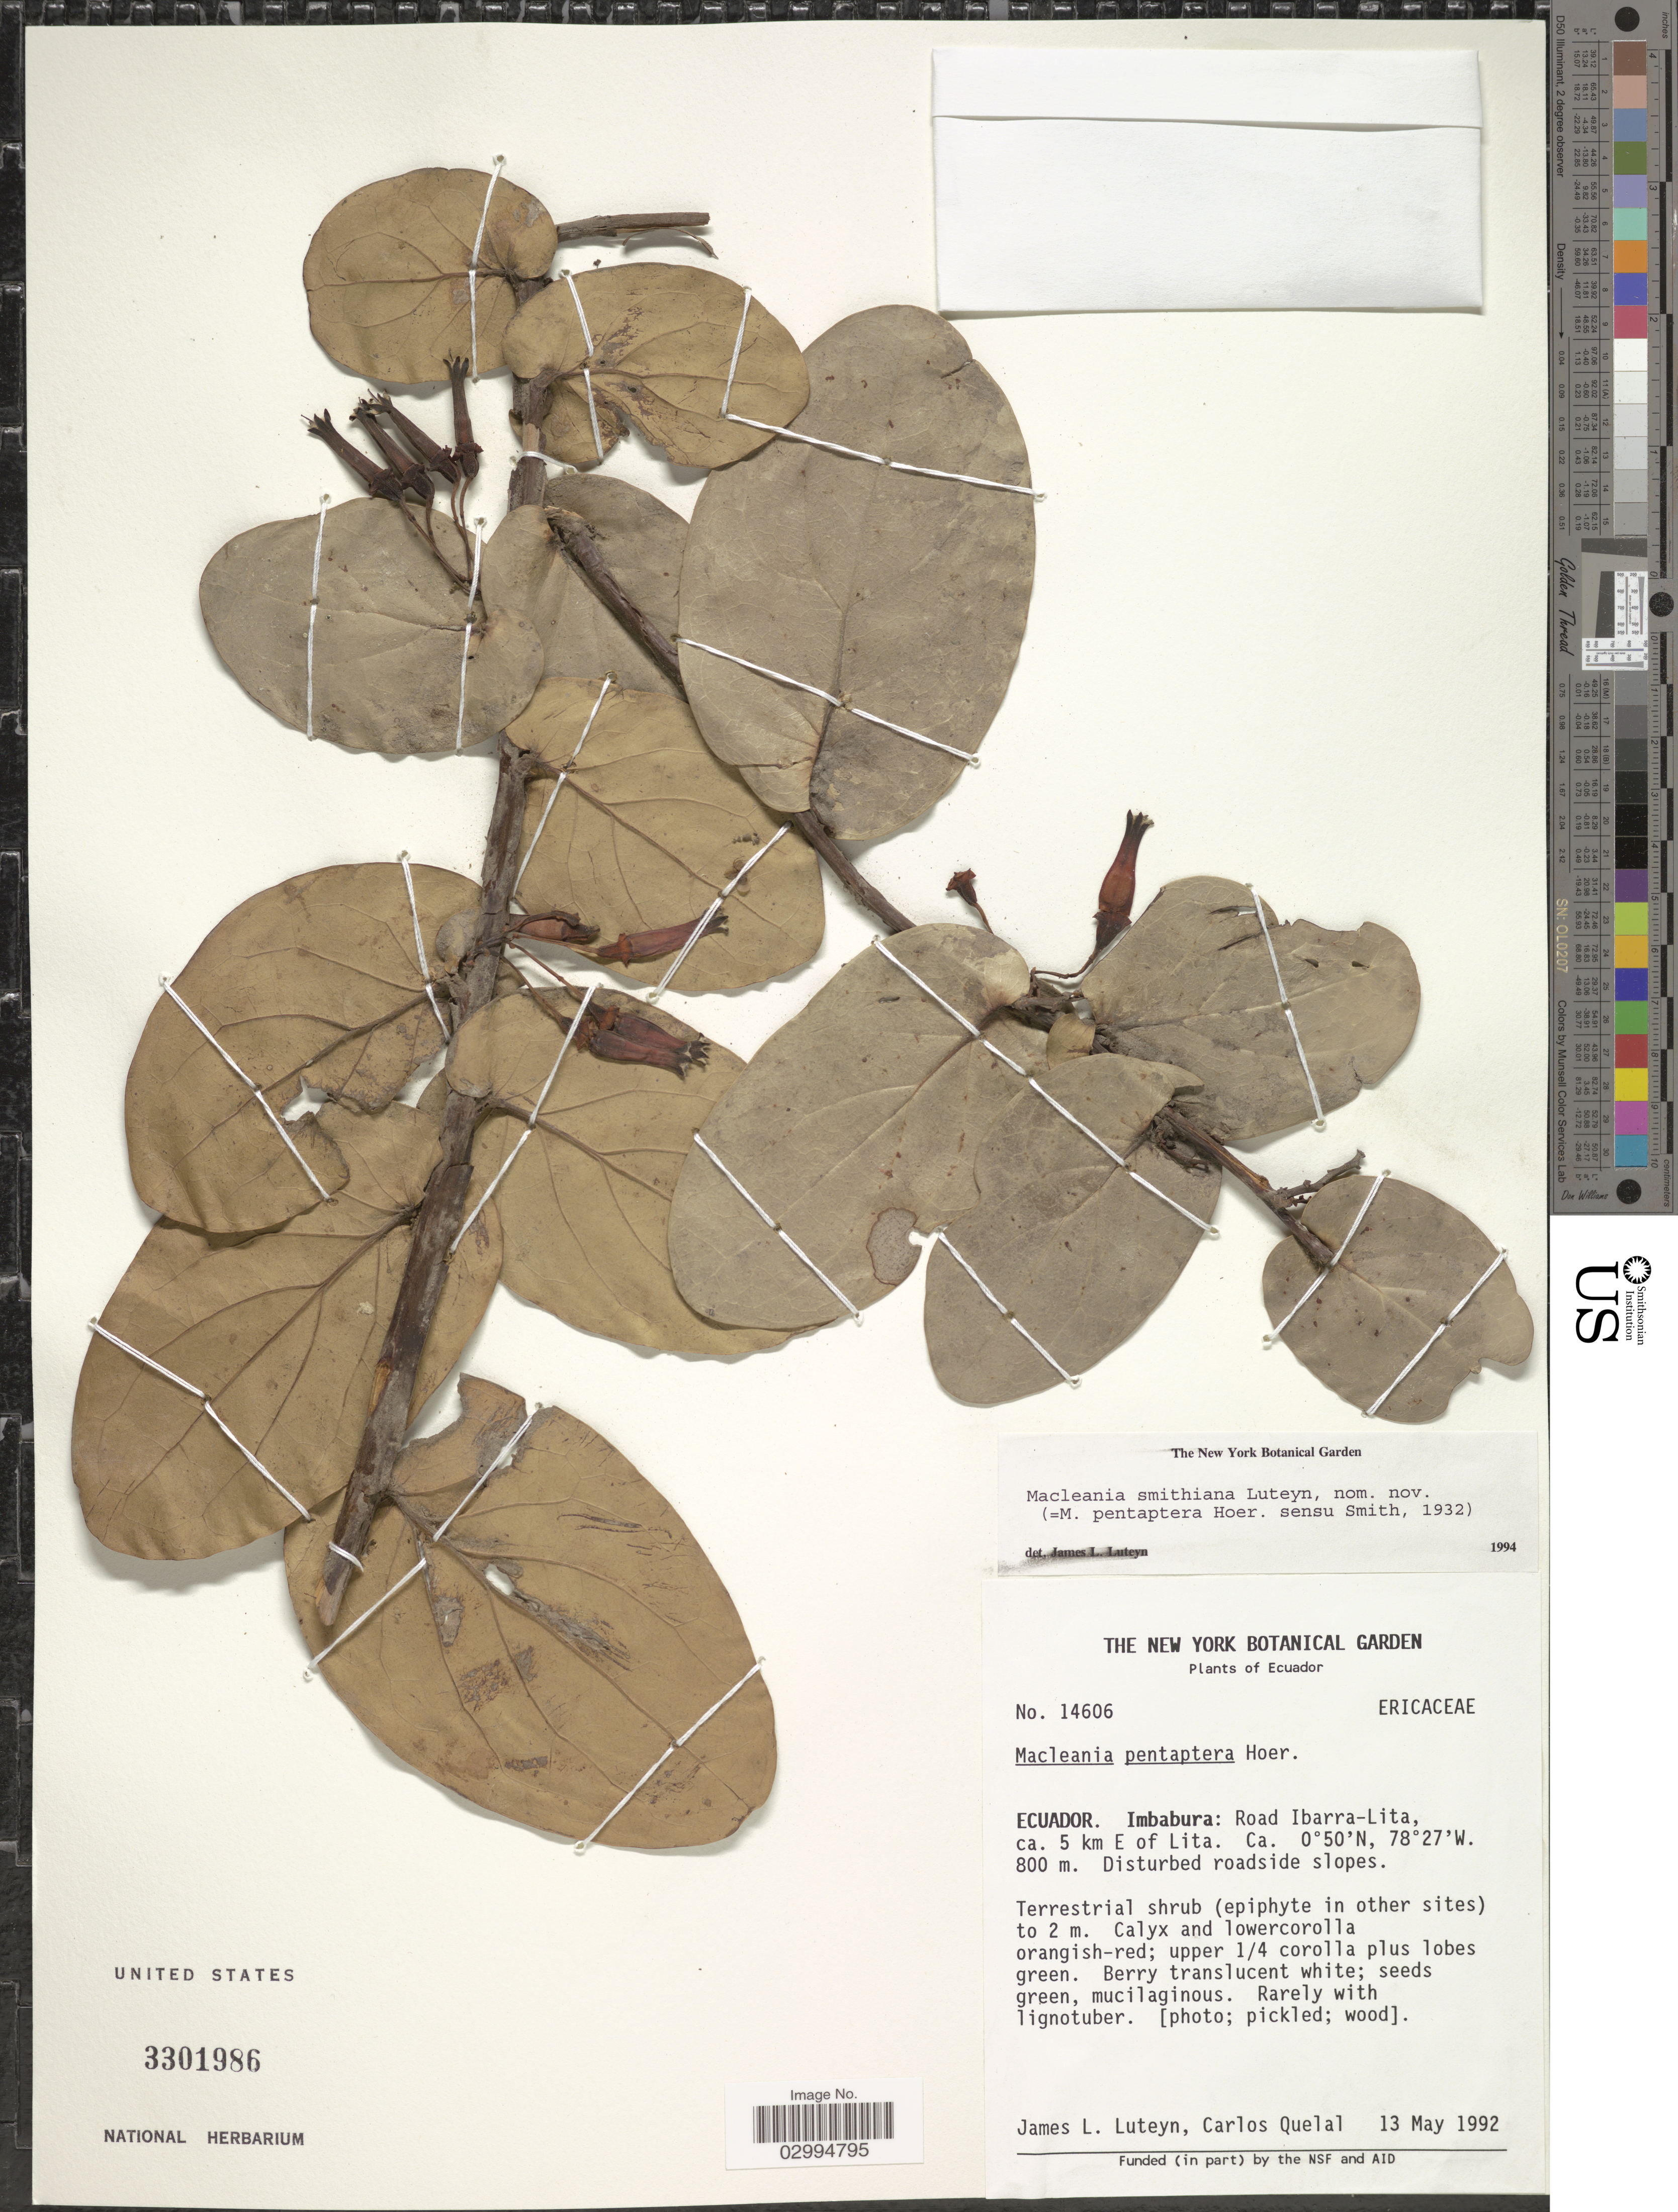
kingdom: Plantae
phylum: Tracheophyta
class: Magnoliopsida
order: Ericales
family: Ericaceae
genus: Macleania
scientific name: Macleania smithiana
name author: Luteyn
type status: Isotype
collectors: J. L. Luteyn & C. Quelal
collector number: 14606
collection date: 1992-05-13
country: Ecuador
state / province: Imbabura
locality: Road Ibarra-Lita, ca. 5 km E of Lita.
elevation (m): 800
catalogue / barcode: US 3301986